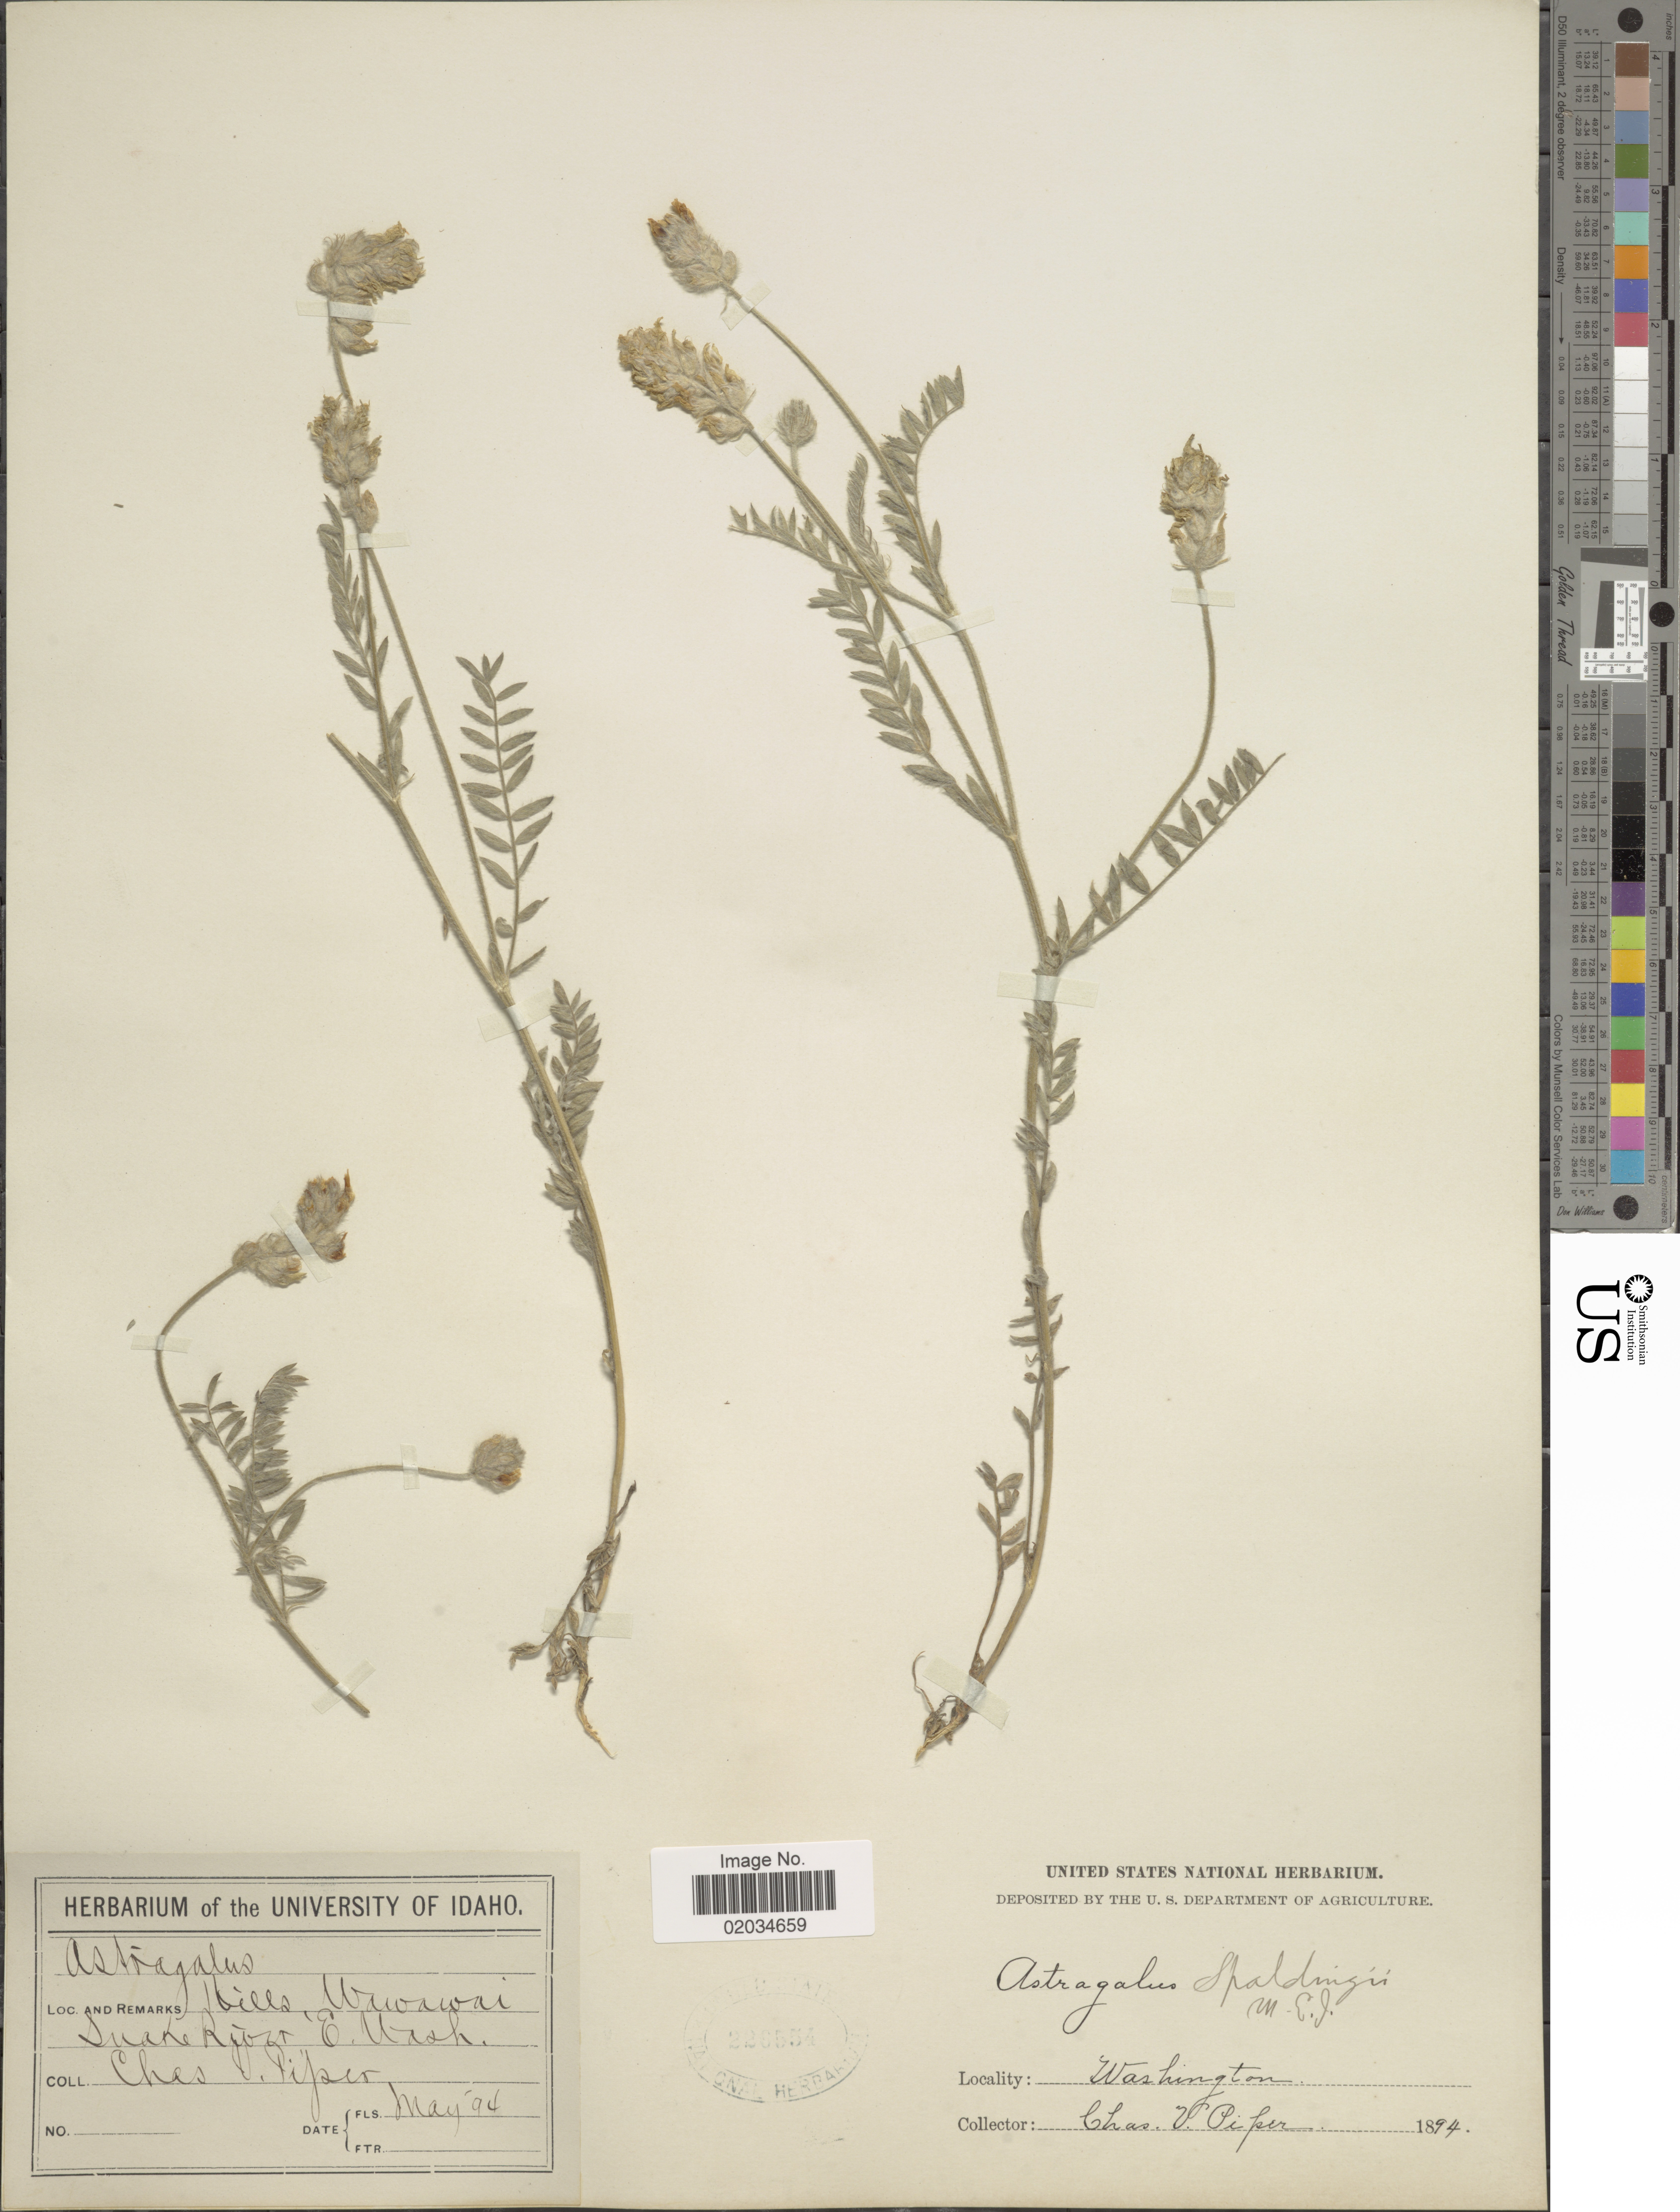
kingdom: Plantae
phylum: Tracheophyta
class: Magnoliopsida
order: Fabales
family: Fabaceae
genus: Astragalus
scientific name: Astragalus spaldingii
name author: A. Gray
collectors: C. P. Smith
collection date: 1894-05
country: United States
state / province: Washington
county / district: Whitman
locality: Hills, Wawawai, Duane River E. Wash.